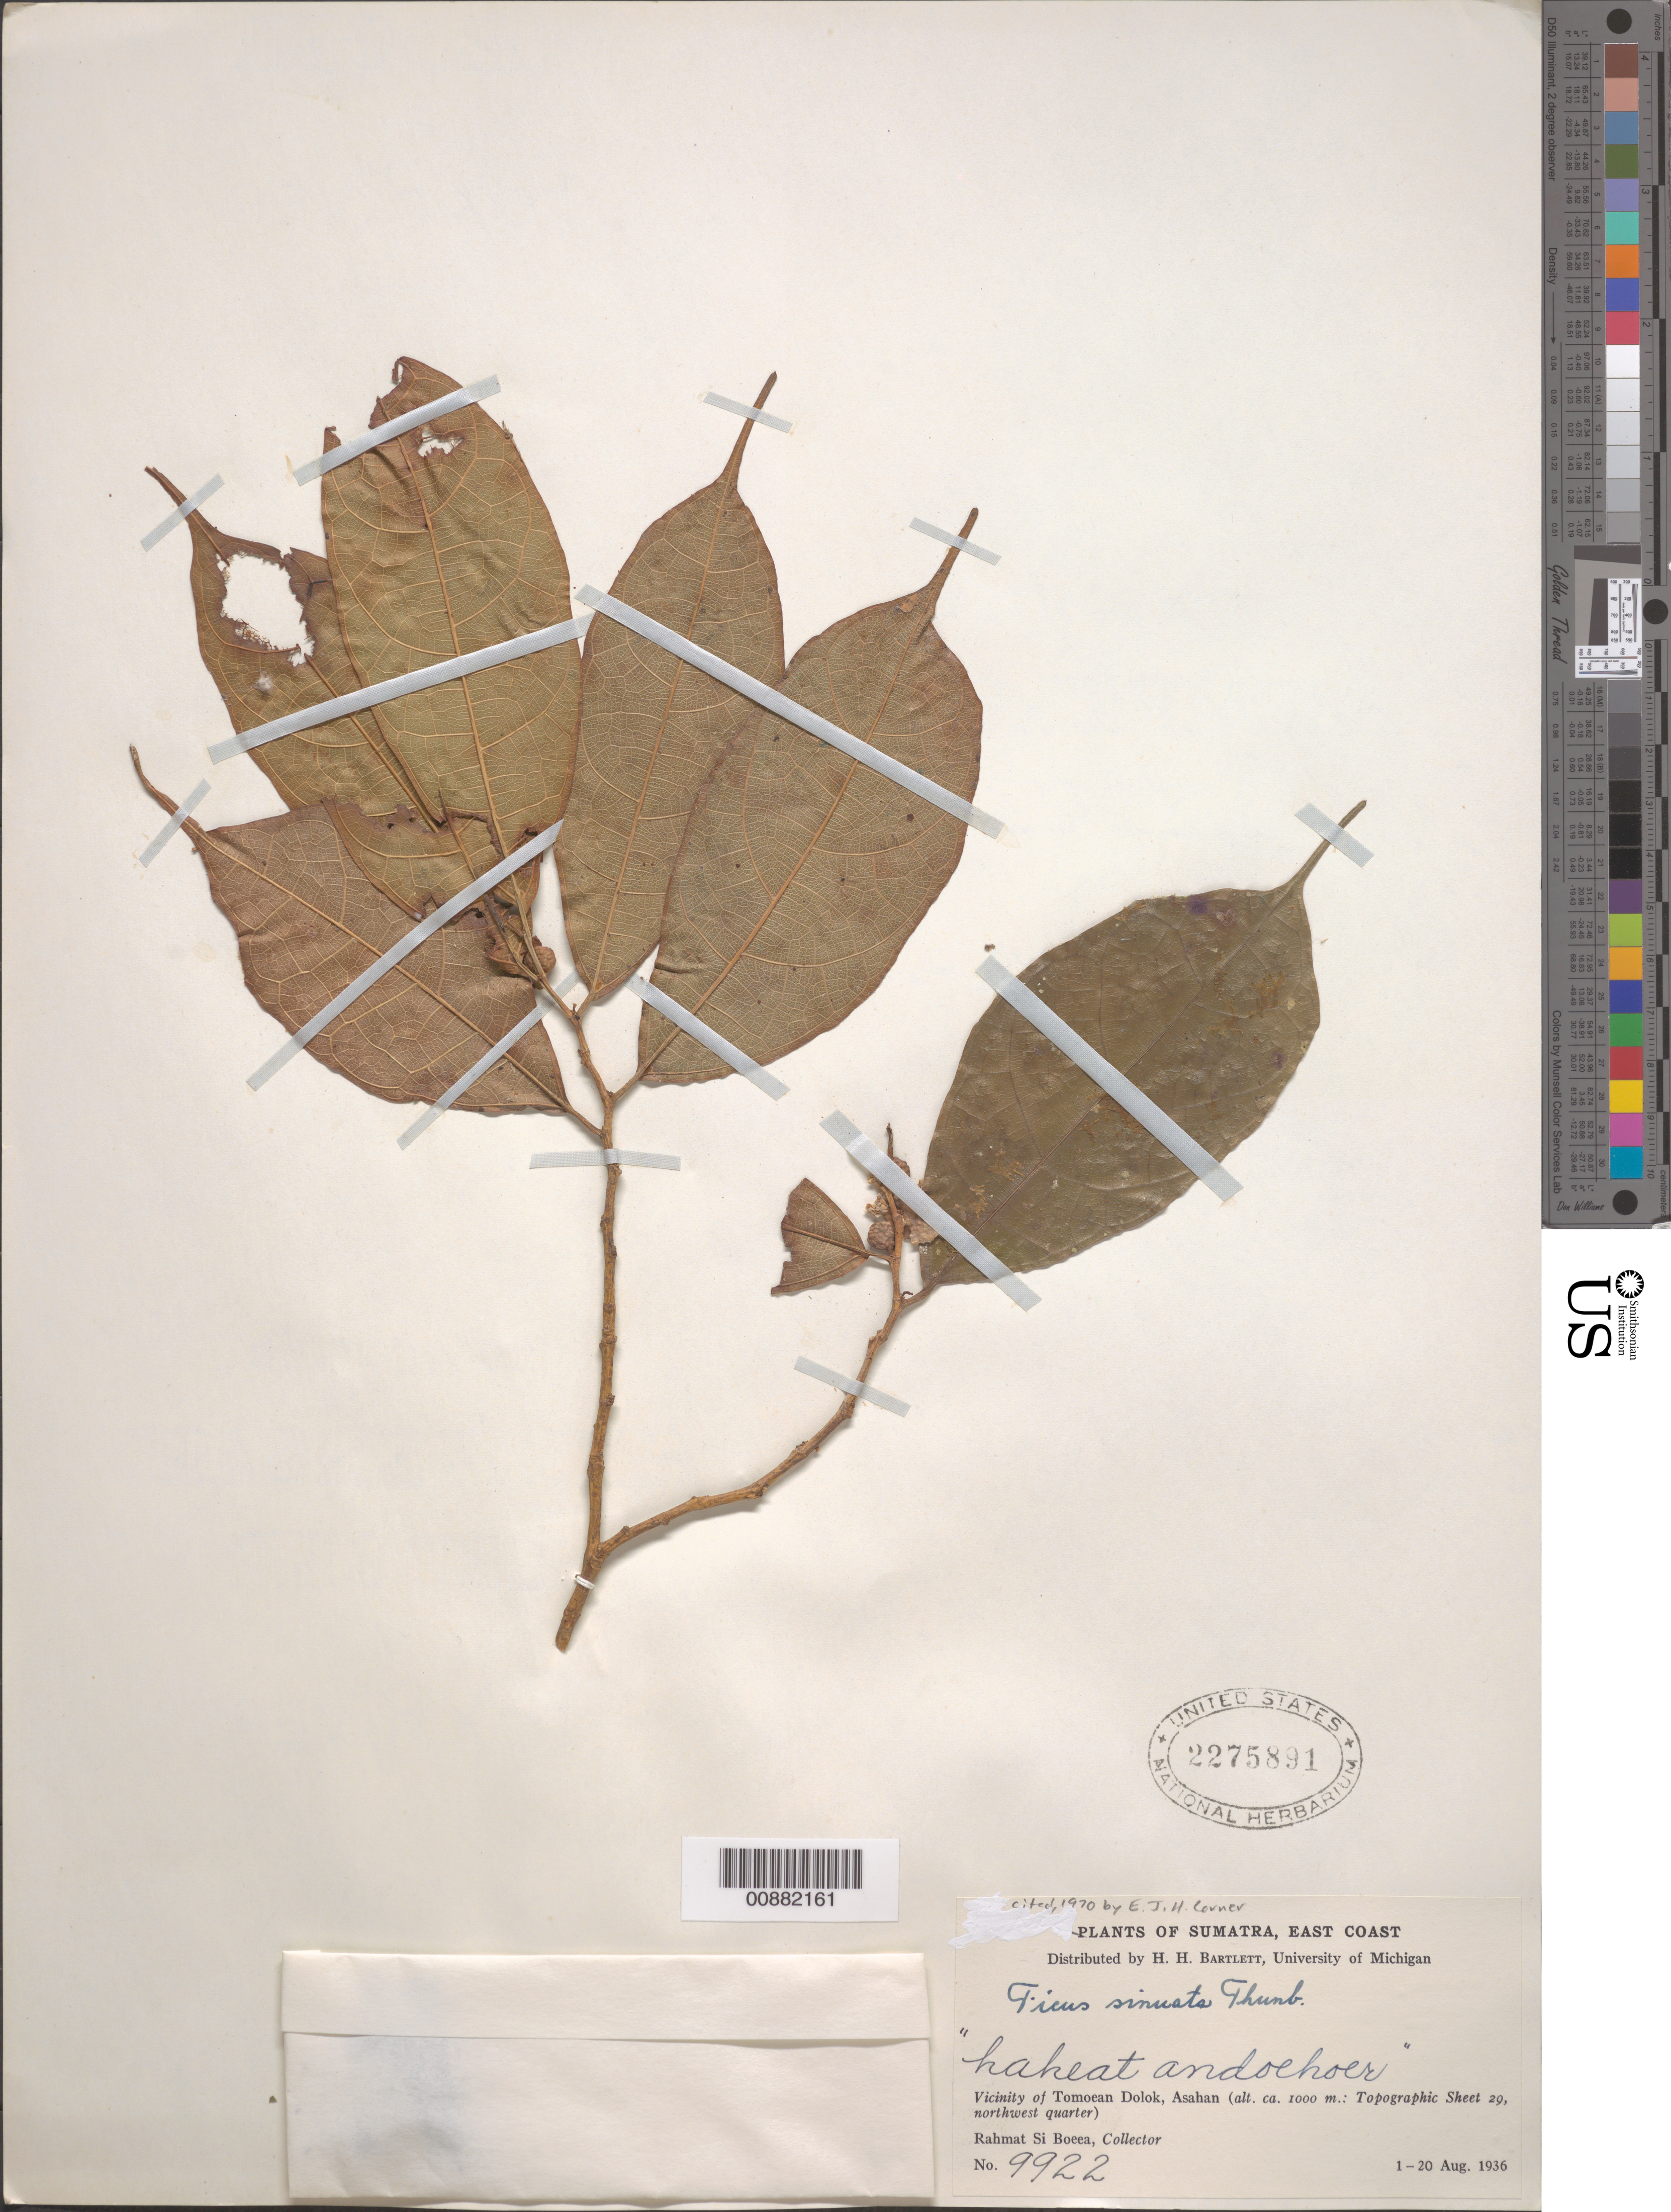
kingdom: Plantae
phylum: Tracheophyta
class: Magnoliopsida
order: Rosales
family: Moraceae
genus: Ficus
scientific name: Ficus sinuata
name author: Thunb.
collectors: Rahmat Si Boeea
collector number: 9922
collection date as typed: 01 Aug 1936 to 20 Aug 1936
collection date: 1936-08-01/1936-08-20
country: Indonesia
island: Sumatra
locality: Vicinity of tomoean Dolok, Asahan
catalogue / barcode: US 2275891